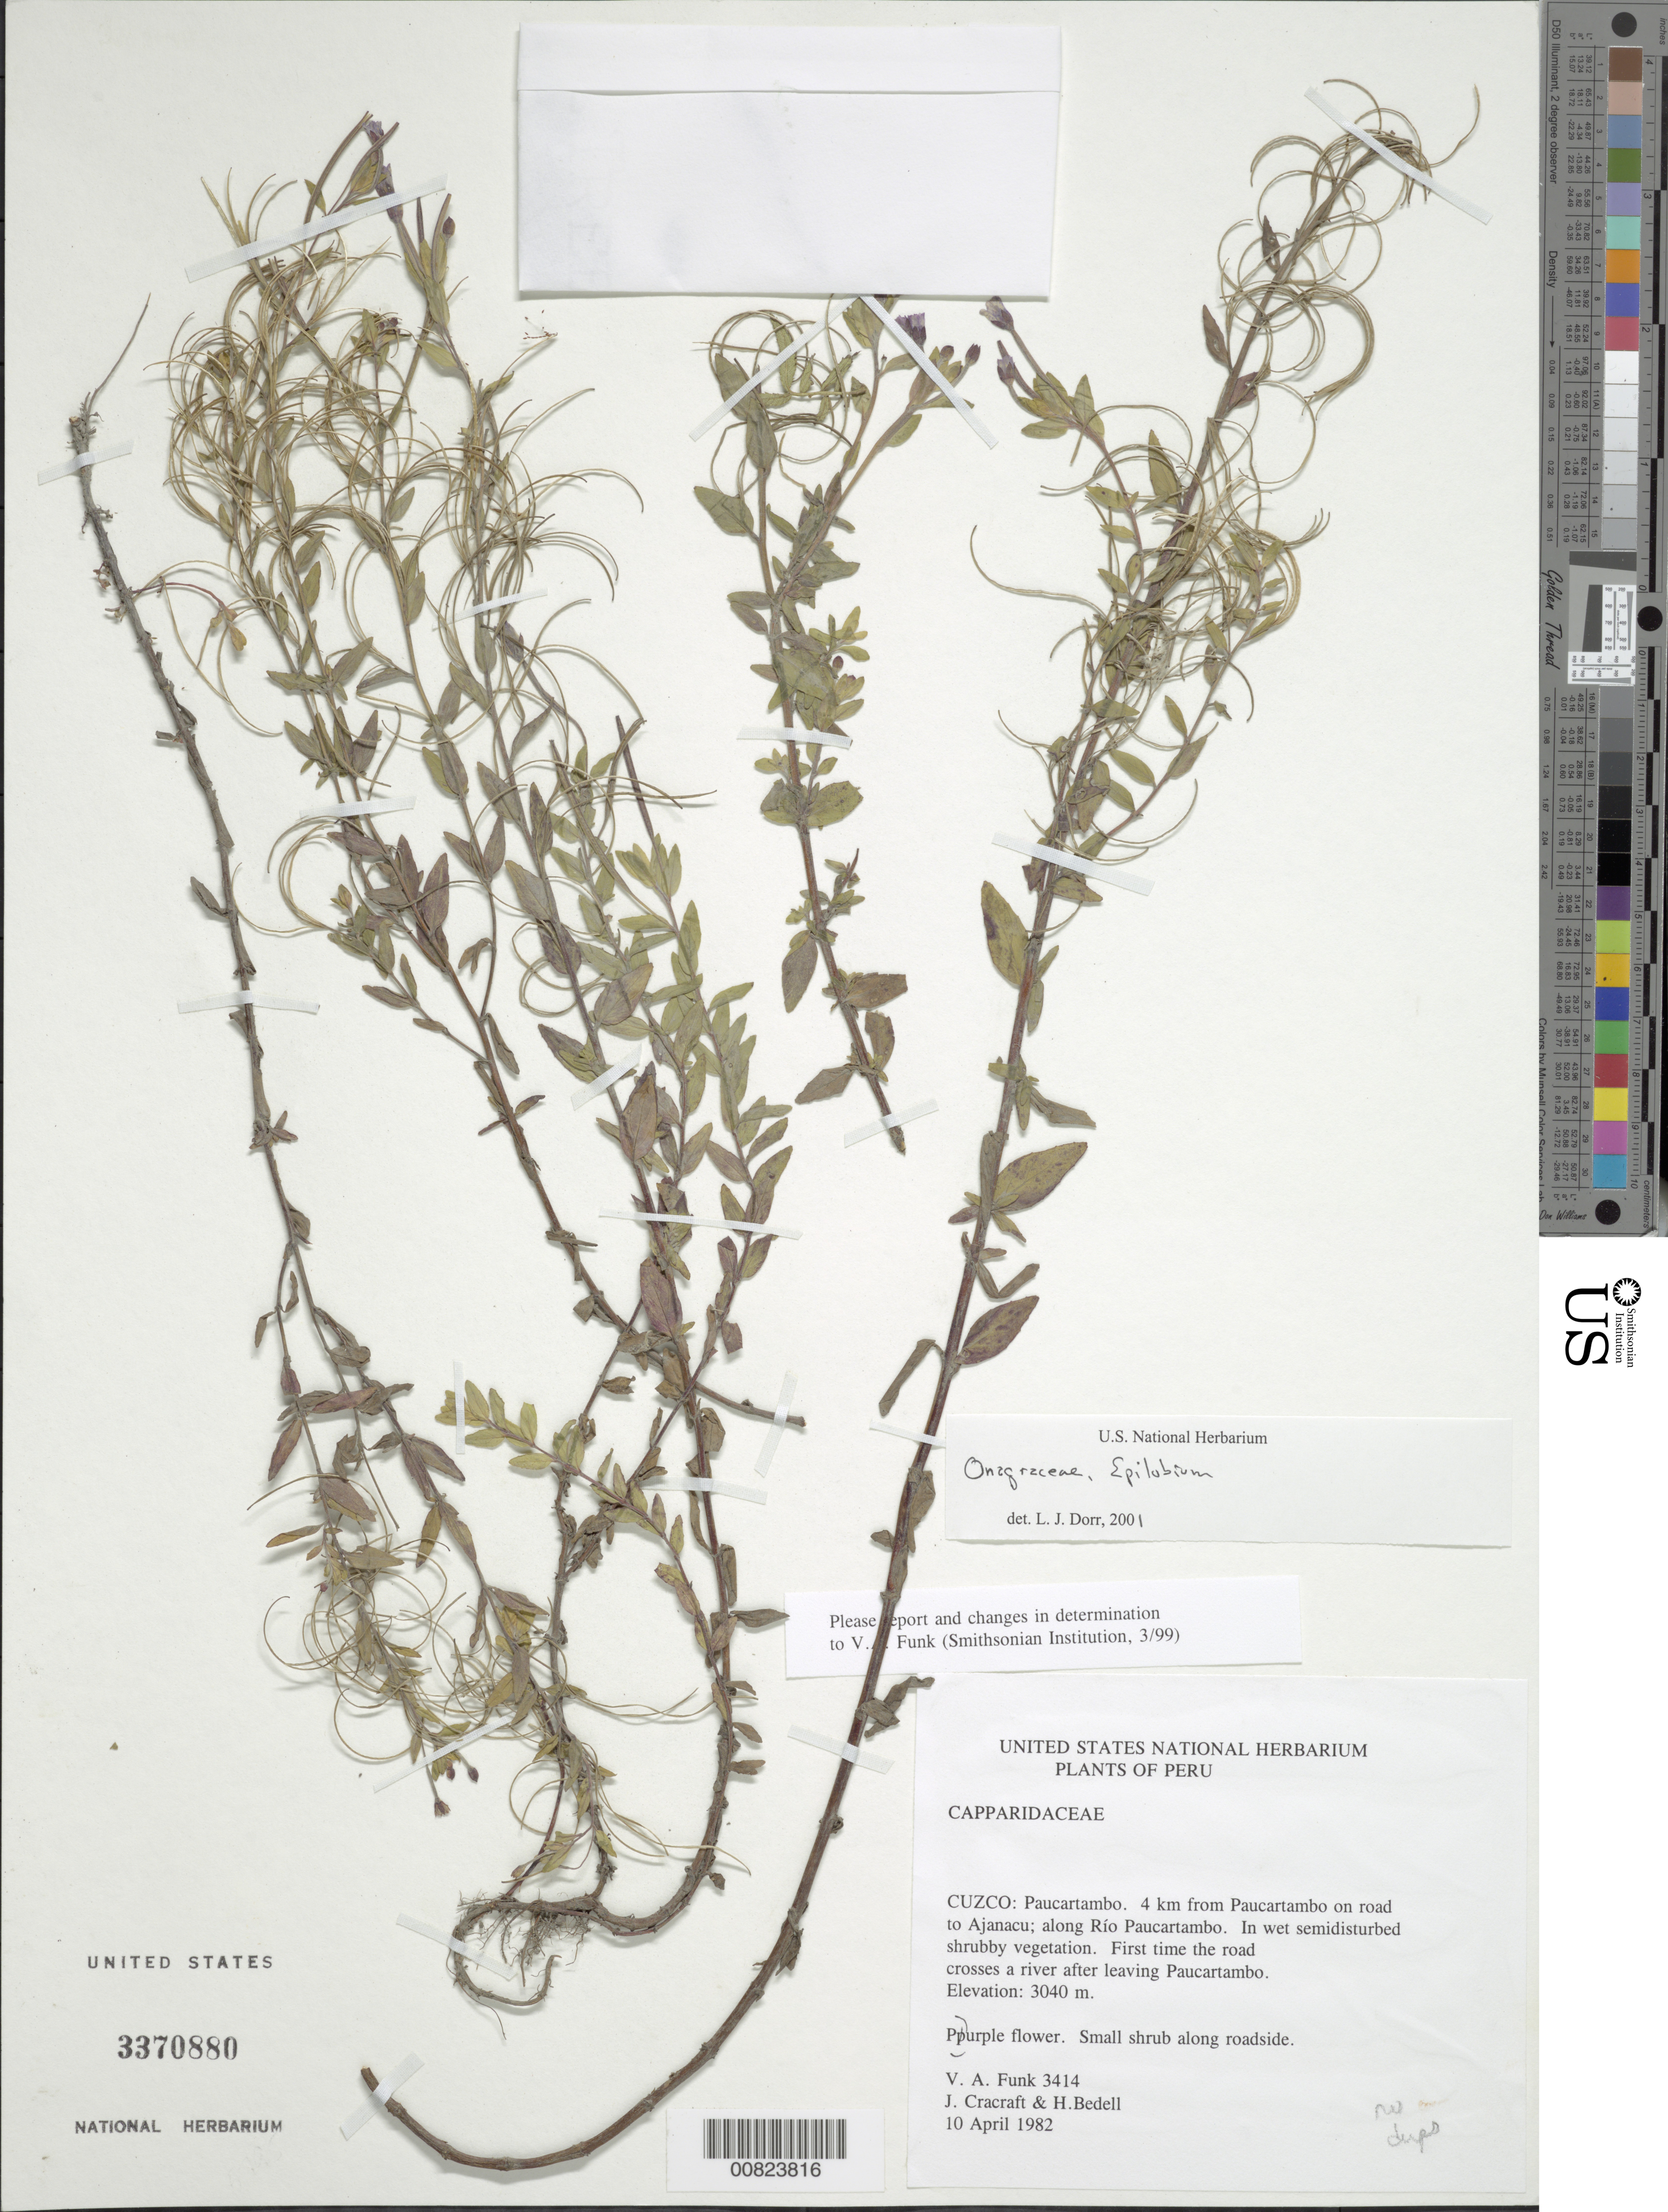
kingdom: Plantae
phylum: Tracheophyta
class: Magnoliopsida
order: Myrtales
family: Onagraceae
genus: Epilobium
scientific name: Epilobium sp.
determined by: Dorr, L. J., (BOT), Smithsonian Institution - National Museum of Natural History (UNITED STATES)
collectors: V. Funk, J. L. Cracraft & H. Bedell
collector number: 3414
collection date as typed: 10 Apr 1982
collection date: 1982-04-10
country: Peru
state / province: Cusco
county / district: Paucartambo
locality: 4 km from Paucartambo on road to Ajanacu; along Rio Paucartambo. First time the road crosses a river after leaving Paucartambo.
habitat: Wet semidisturbed shrubby vegetation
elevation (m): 3040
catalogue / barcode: US 3370880